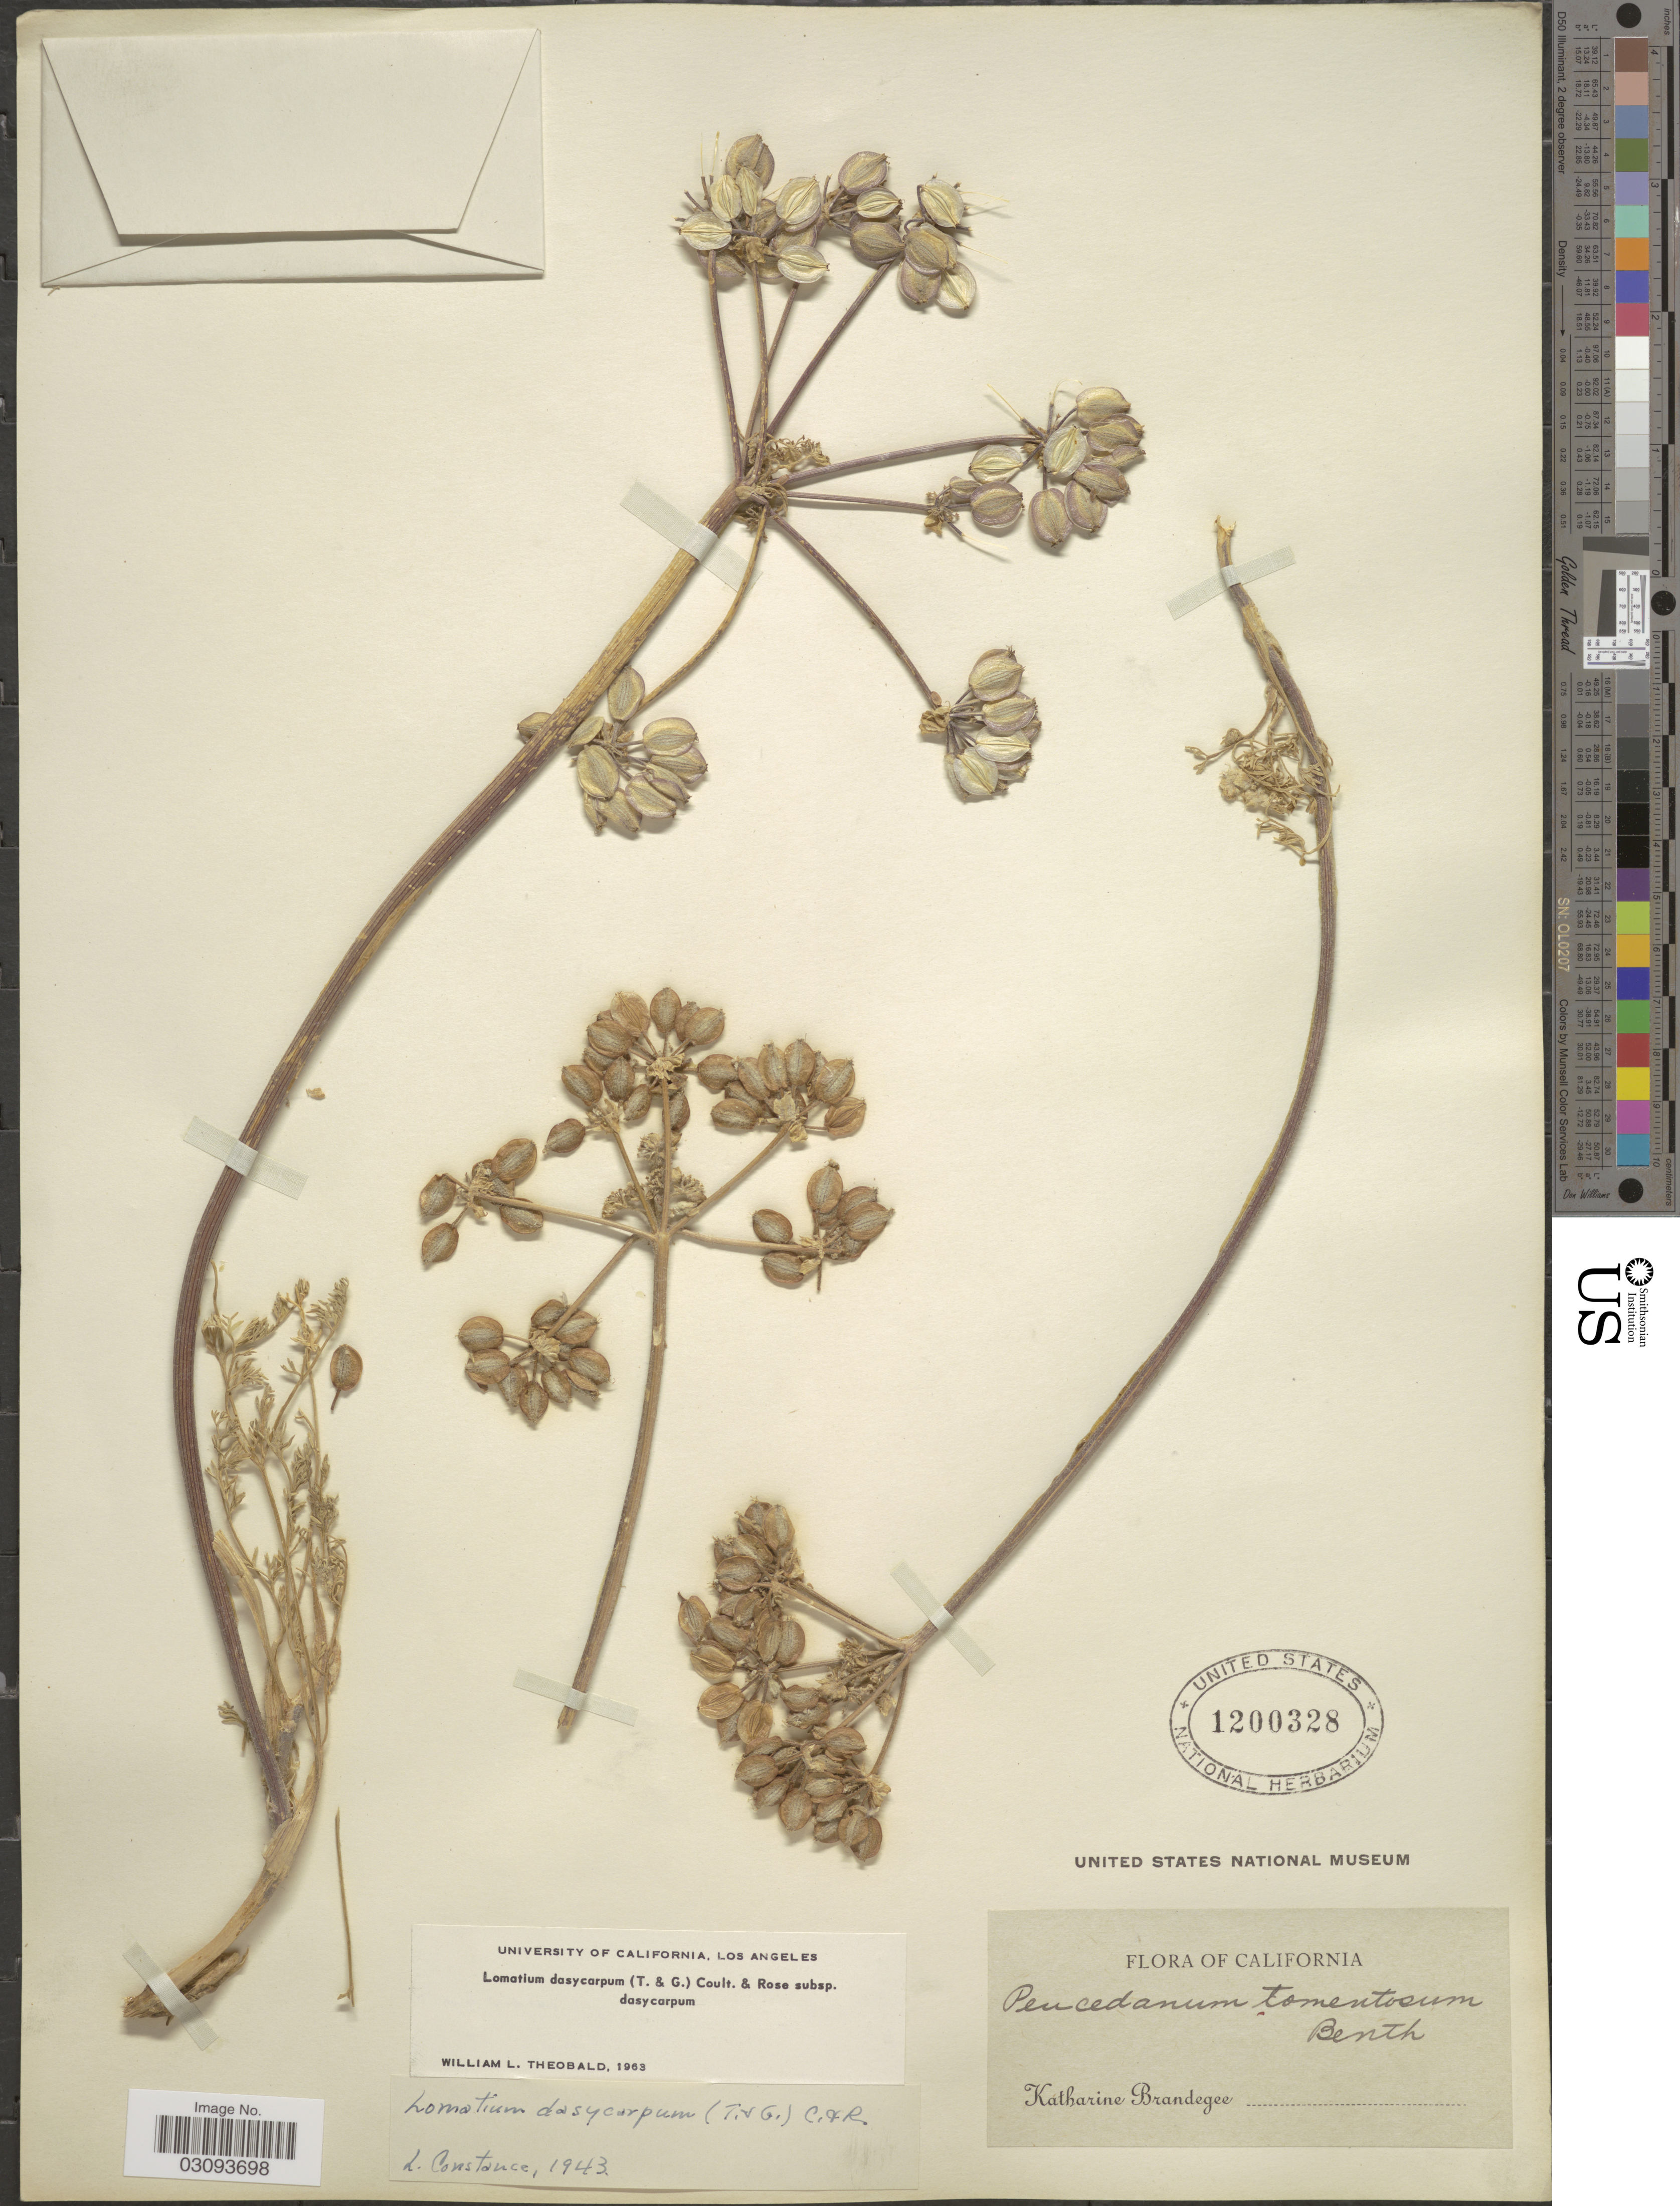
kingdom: Plantae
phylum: Tracheophyta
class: Magnoliopsida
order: Apiales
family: Apiaceae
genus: Lomatium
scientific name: Lomatium dasycarpum subsp. dasycarpum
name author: (Torr.) J.M. Coult. & Rose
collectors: M. K. Brandegee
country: United States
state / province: California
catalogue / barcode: US 1200328